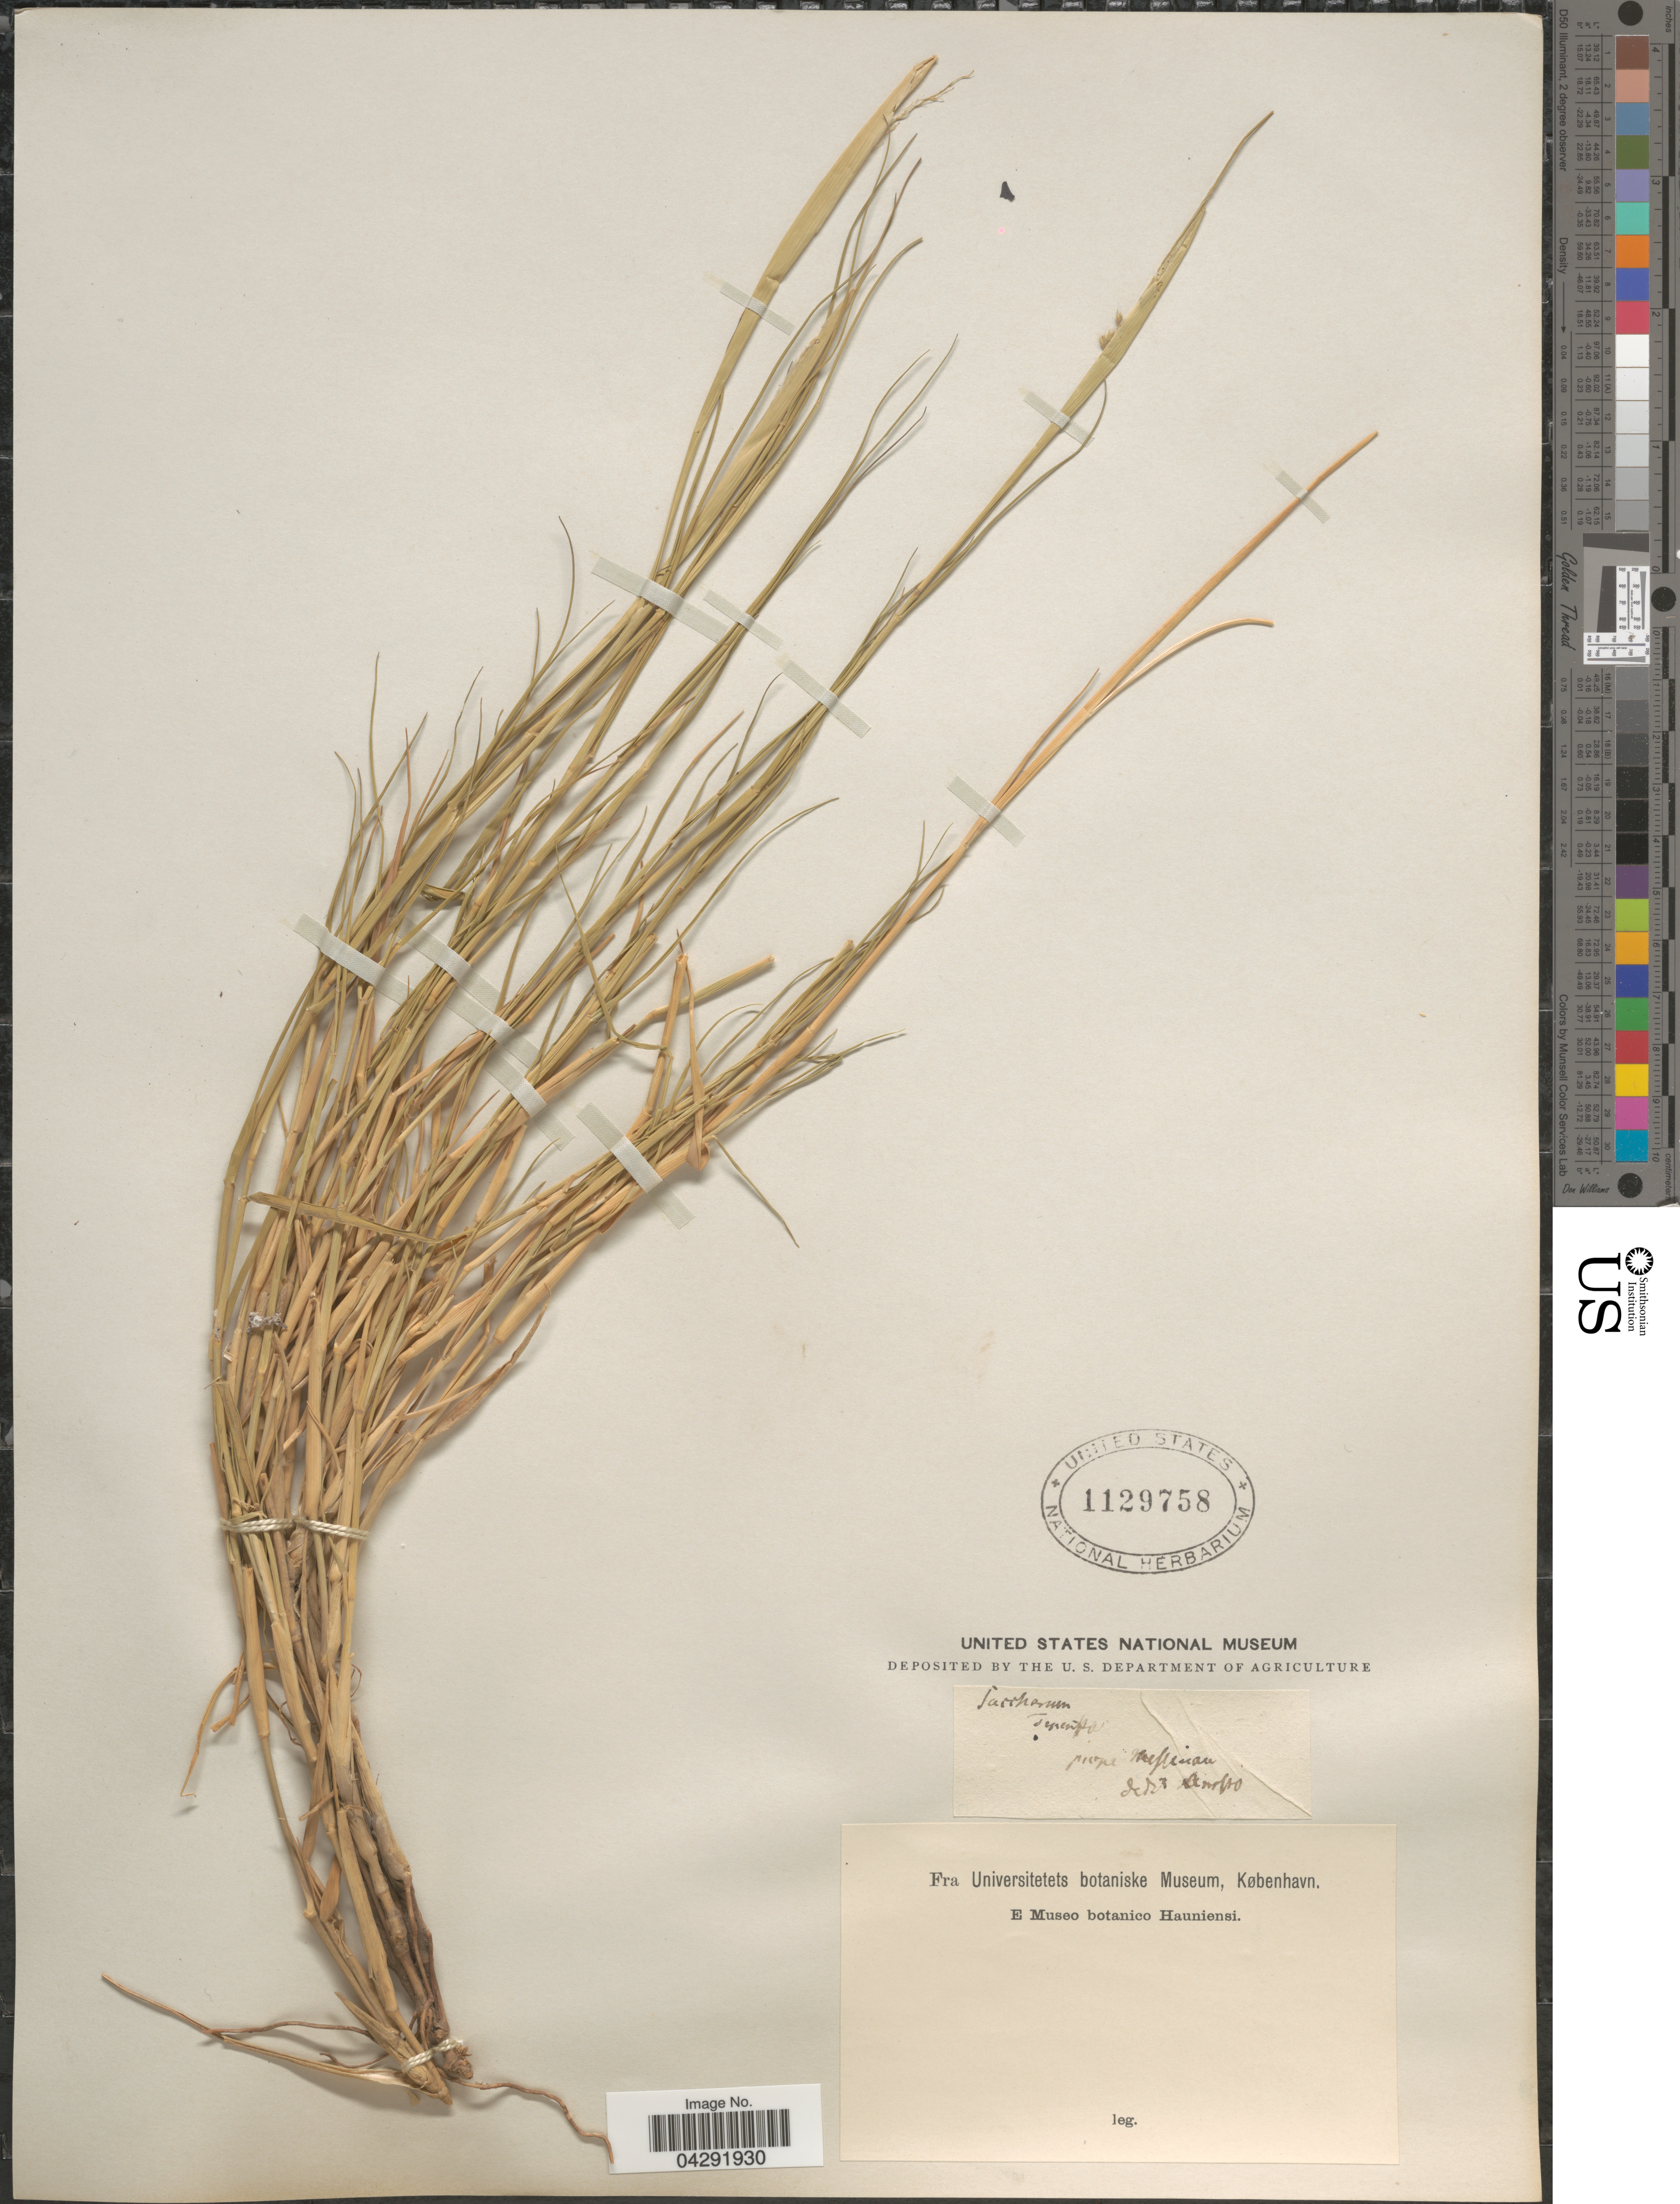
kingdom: Plantae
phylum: Tracheophyta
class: Liliopsida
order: Poales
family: Poaceae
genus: Tricholaena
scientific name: Tricholaena teneriffae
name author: (L.) Link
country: Italy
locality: Prope Messinan.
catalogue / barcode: US 1129758